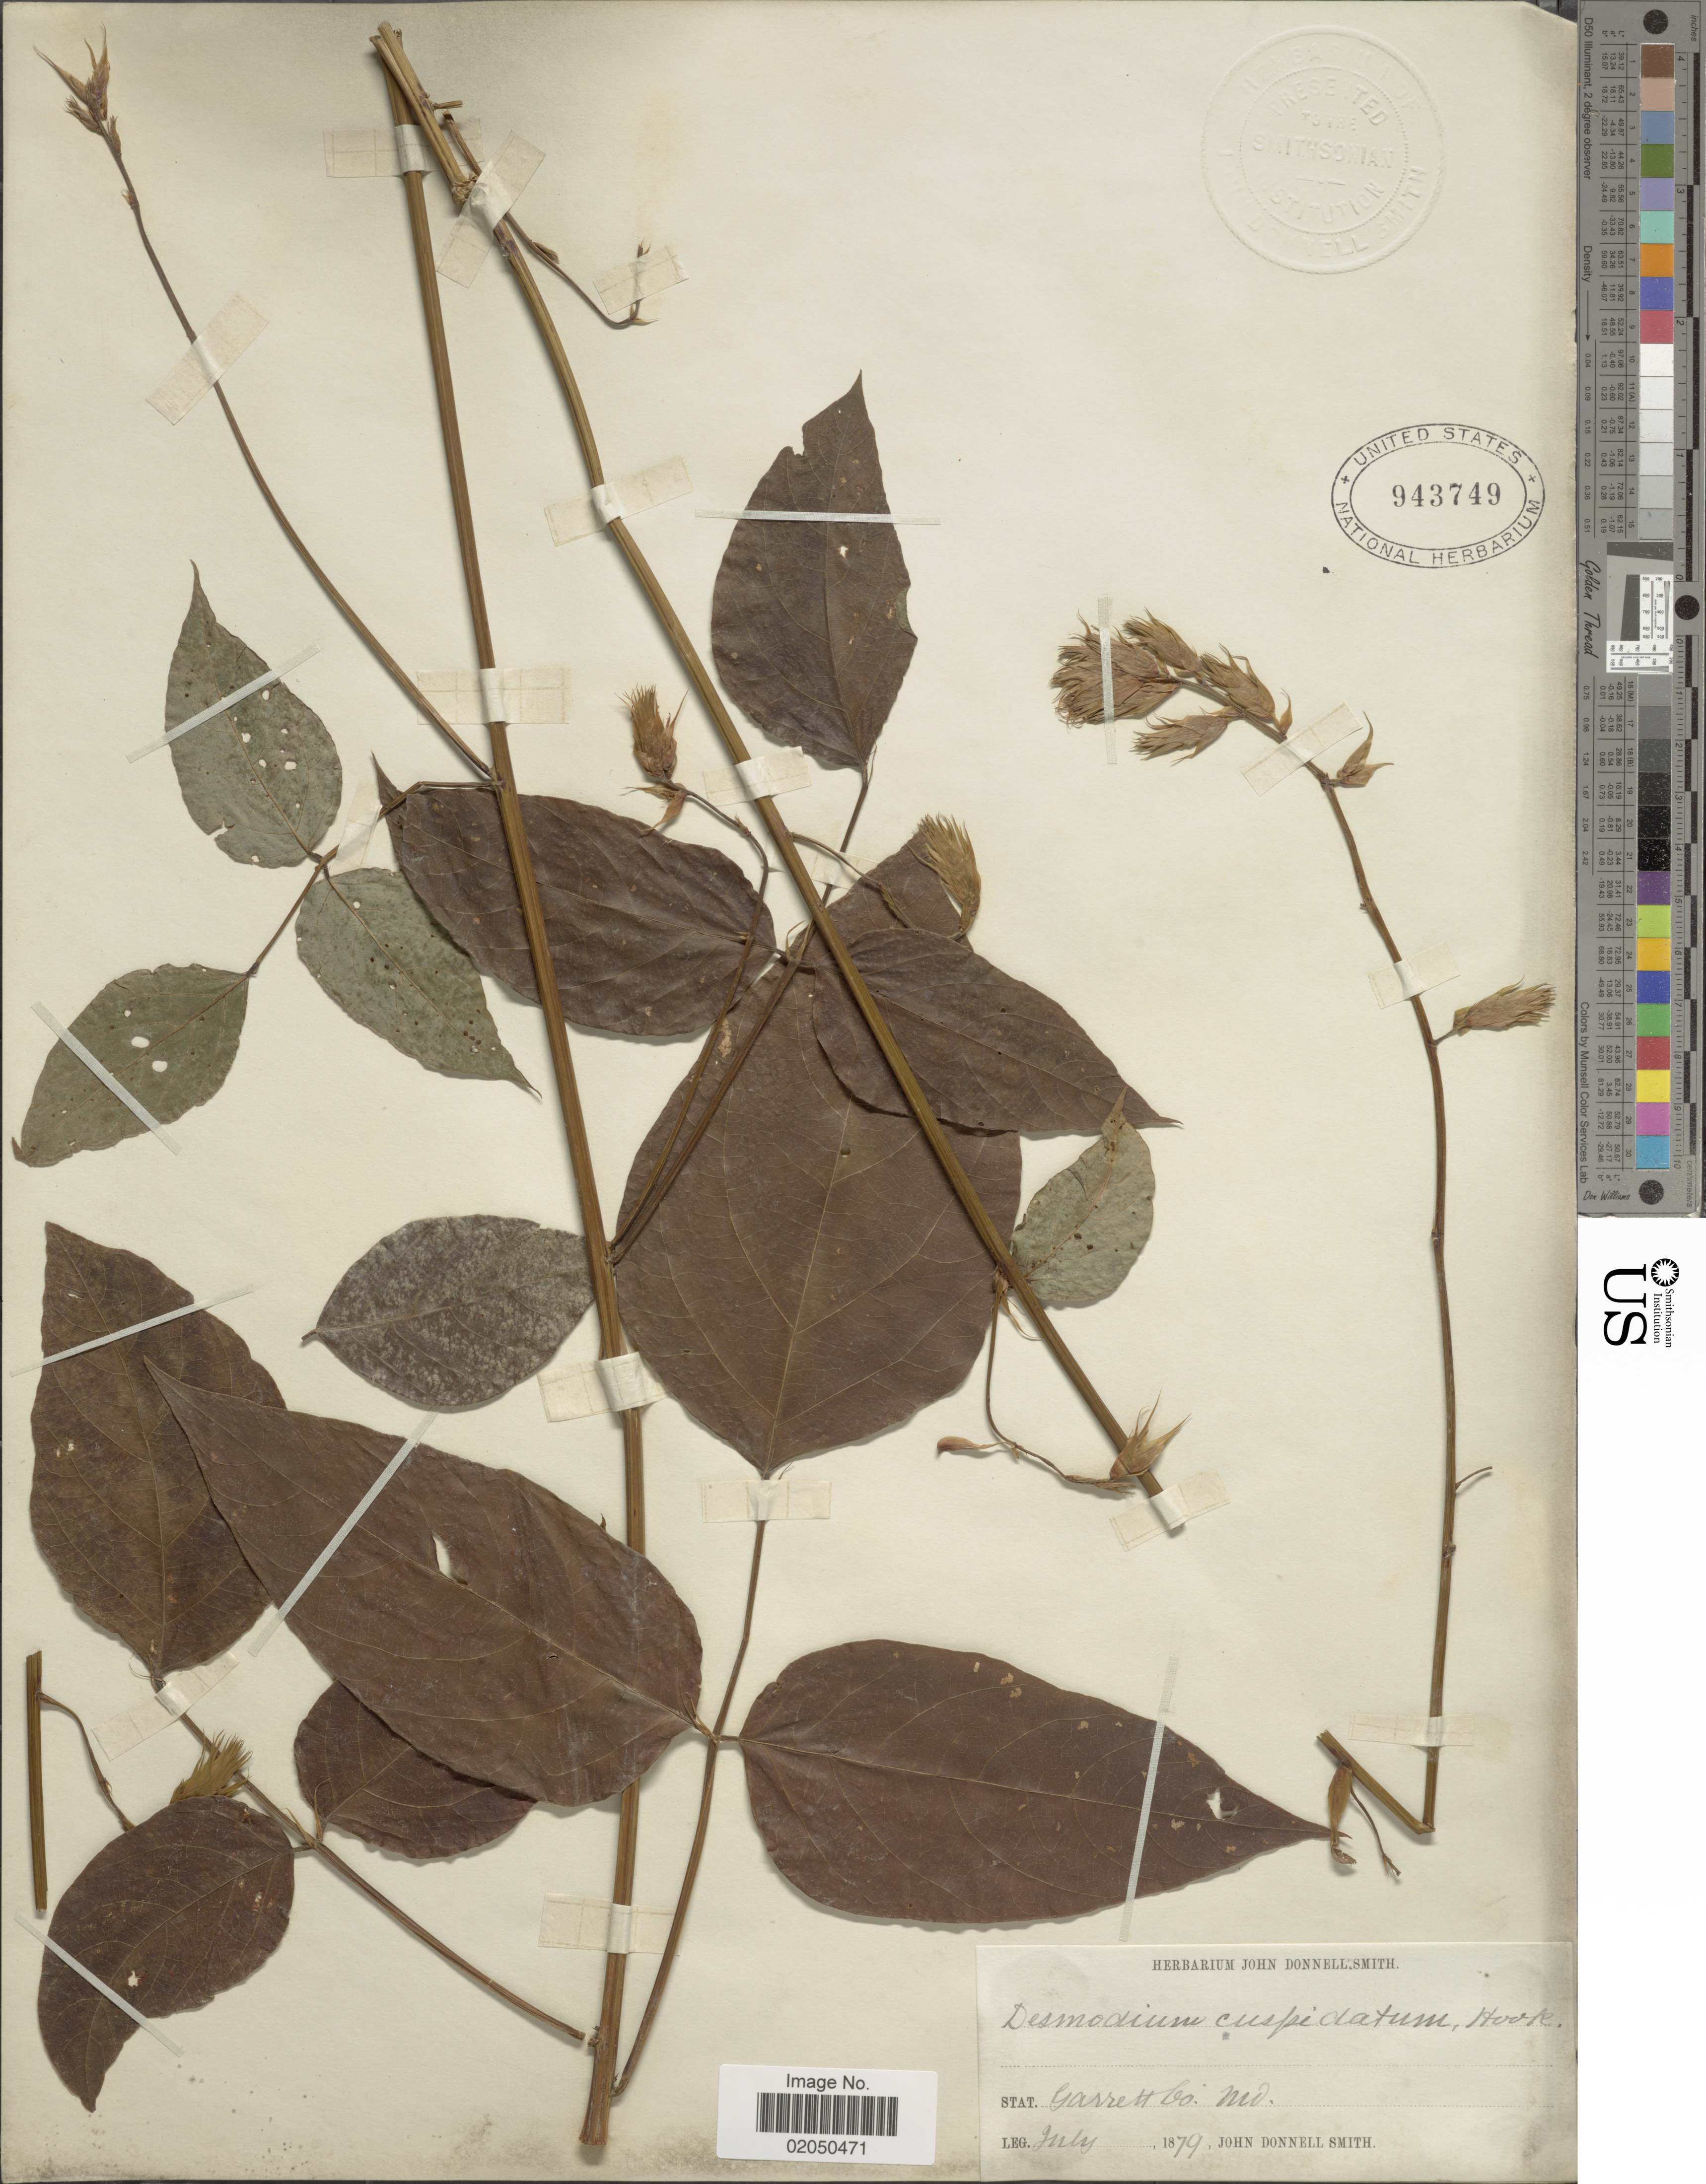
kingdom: Plantae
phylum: Tracheophyta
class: Magnoliopsida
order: Fabales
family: Fabaceae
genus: Desmodium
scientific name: Desmodium cuspidatum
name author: (Muhl. ex Willd.) Loudon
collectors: J. Donnell Smith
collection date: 1879-07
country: United States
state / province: Maryland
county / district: Garrett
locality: Garrett Co.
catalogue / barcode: US 943749